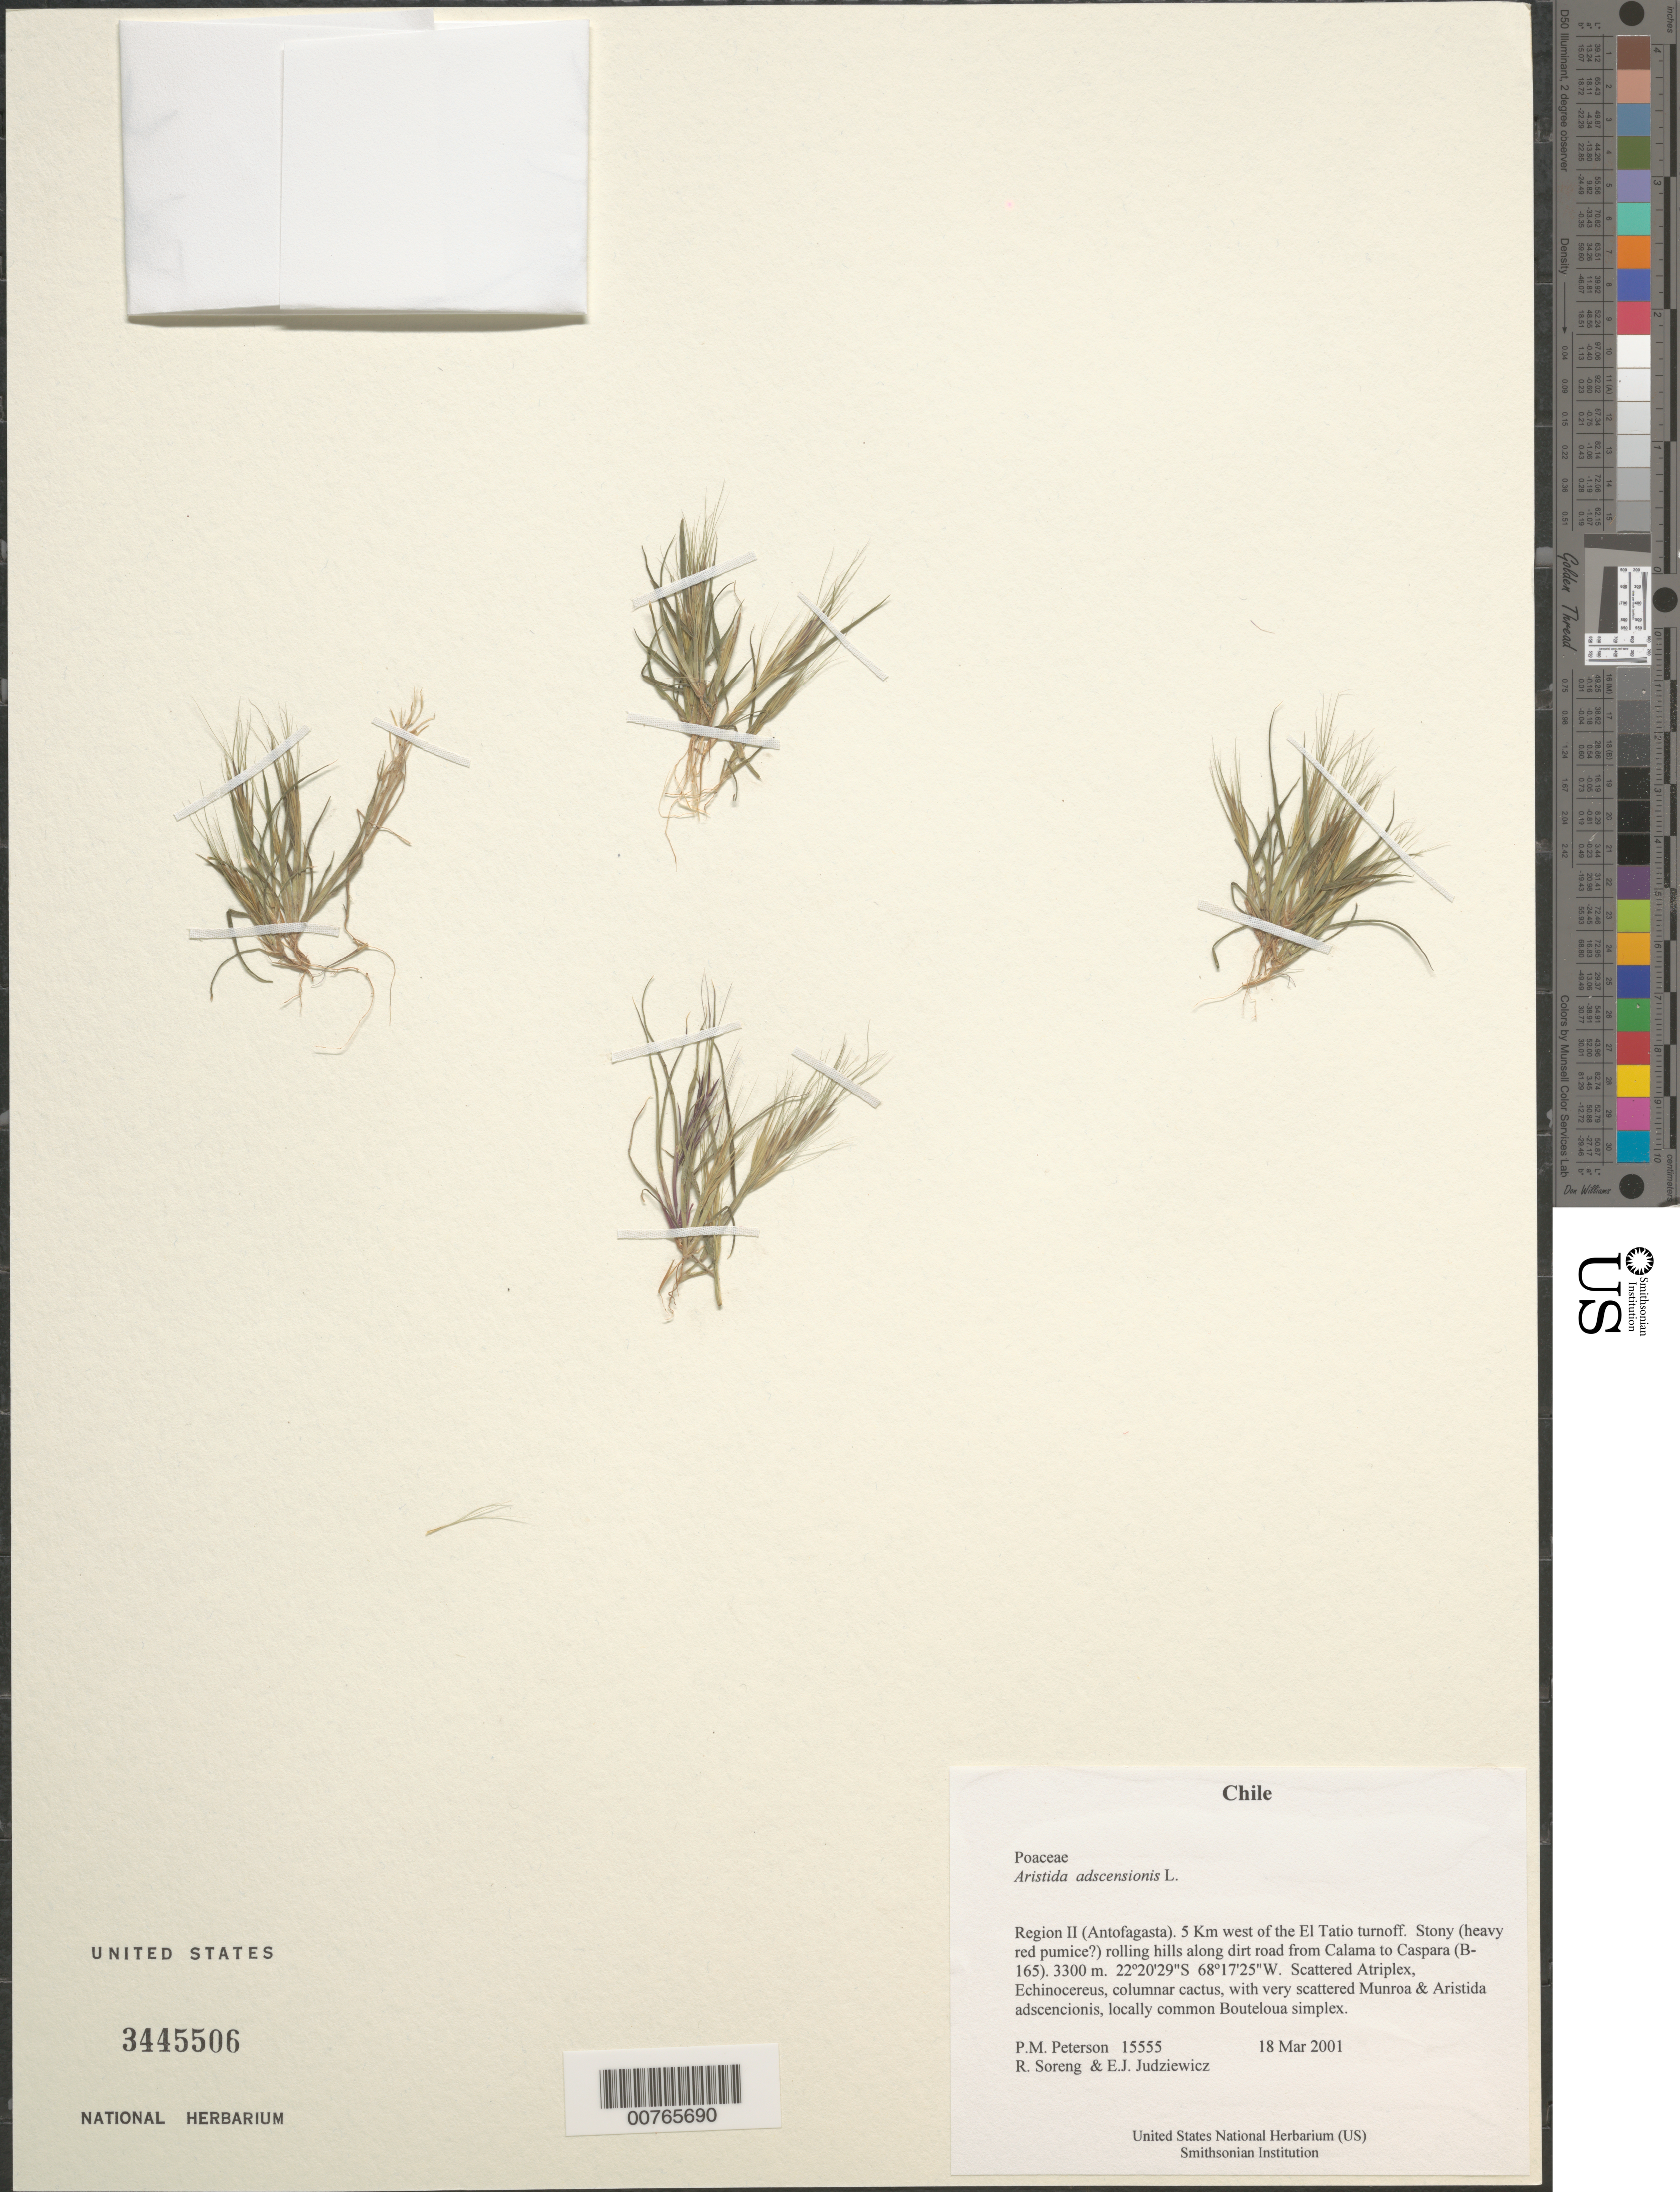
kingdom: Plantae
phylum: Tracheophyta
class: Liliopsida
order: Poales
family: Poaceae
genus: Aristida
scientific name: Aristida adscensionis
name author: L.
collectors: P. M. Peterson, R. J. Soreng & E. J. Judziewicz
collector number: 15555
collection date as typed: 18 Mar 2001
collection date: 2001-03-18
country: Chile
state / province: Antofagasta (II)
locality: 5 Km west of the El Tatio turnoff. Stony (heavy red pumice?) rolling hills along dirt road from Calama to Caspara (B-165).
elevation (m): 3300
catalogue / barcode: US 3445506